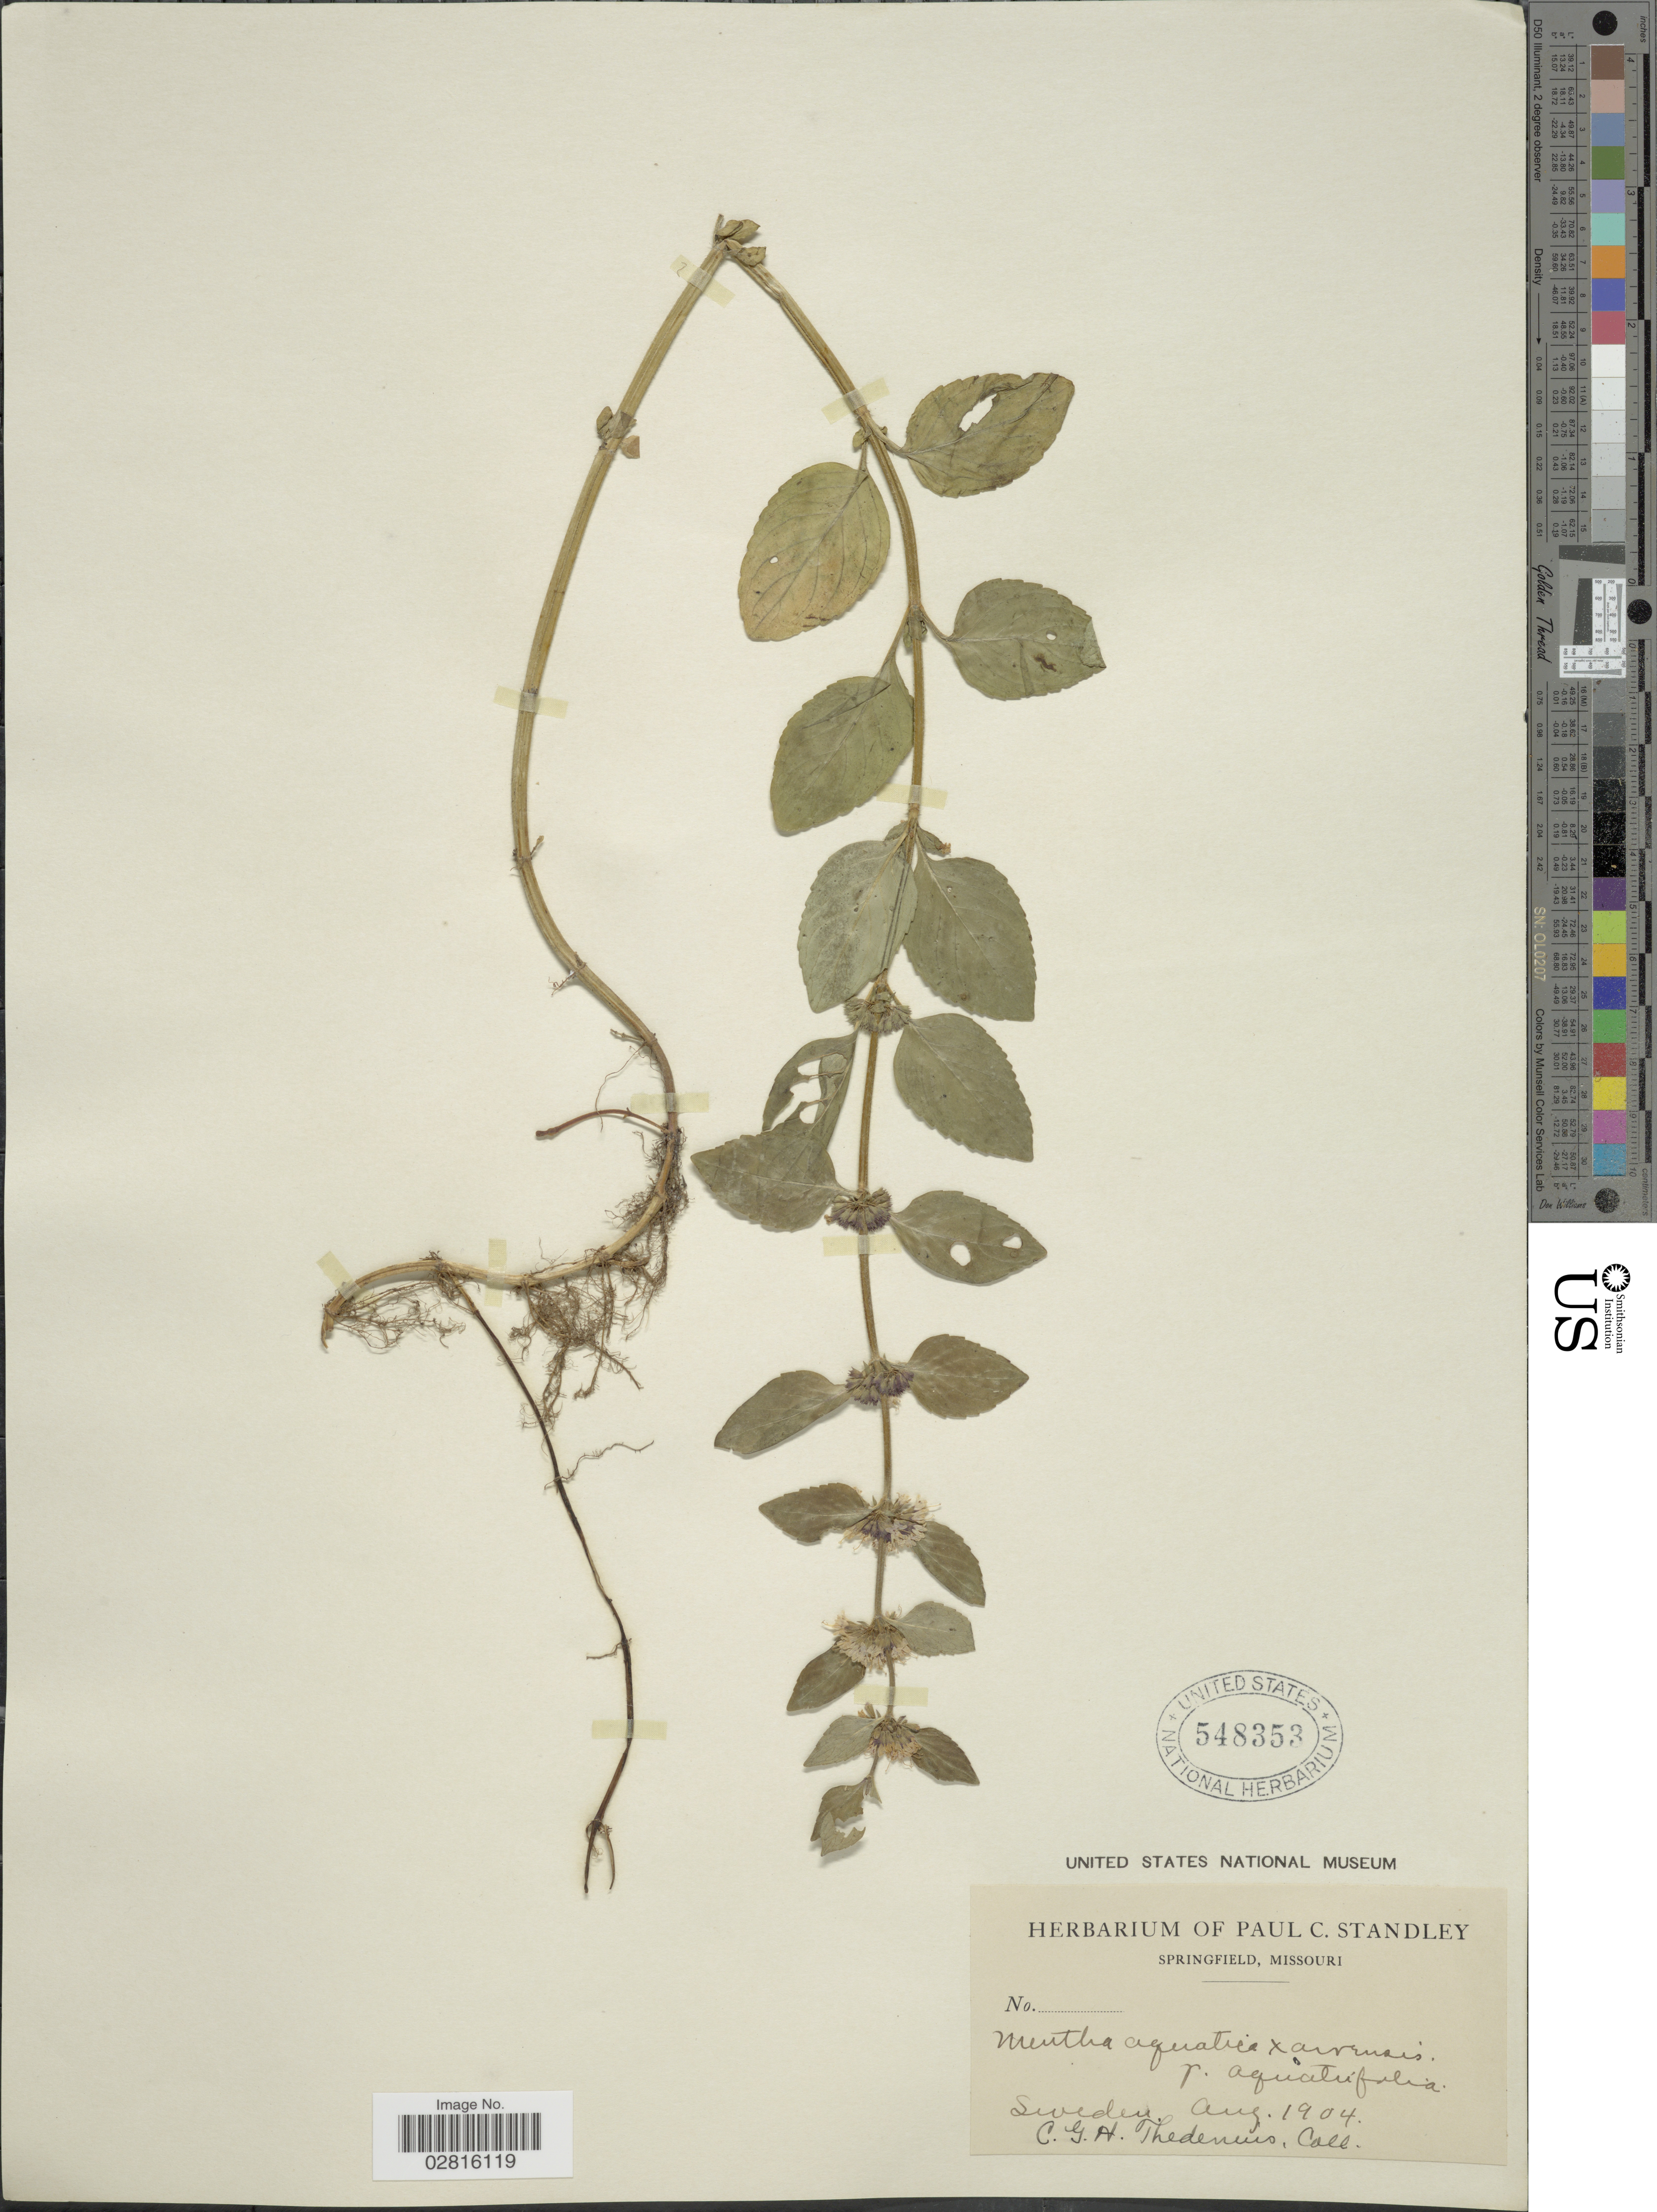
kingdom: Plantae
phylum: Tracheophyta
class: Magnoliopsida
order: Lamiales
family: Lamiaceae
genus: Mentha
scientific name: Mentha aquatica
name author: L.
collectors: C. Thedenuis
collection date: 1904-08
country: Sweden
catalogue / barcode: US 548353